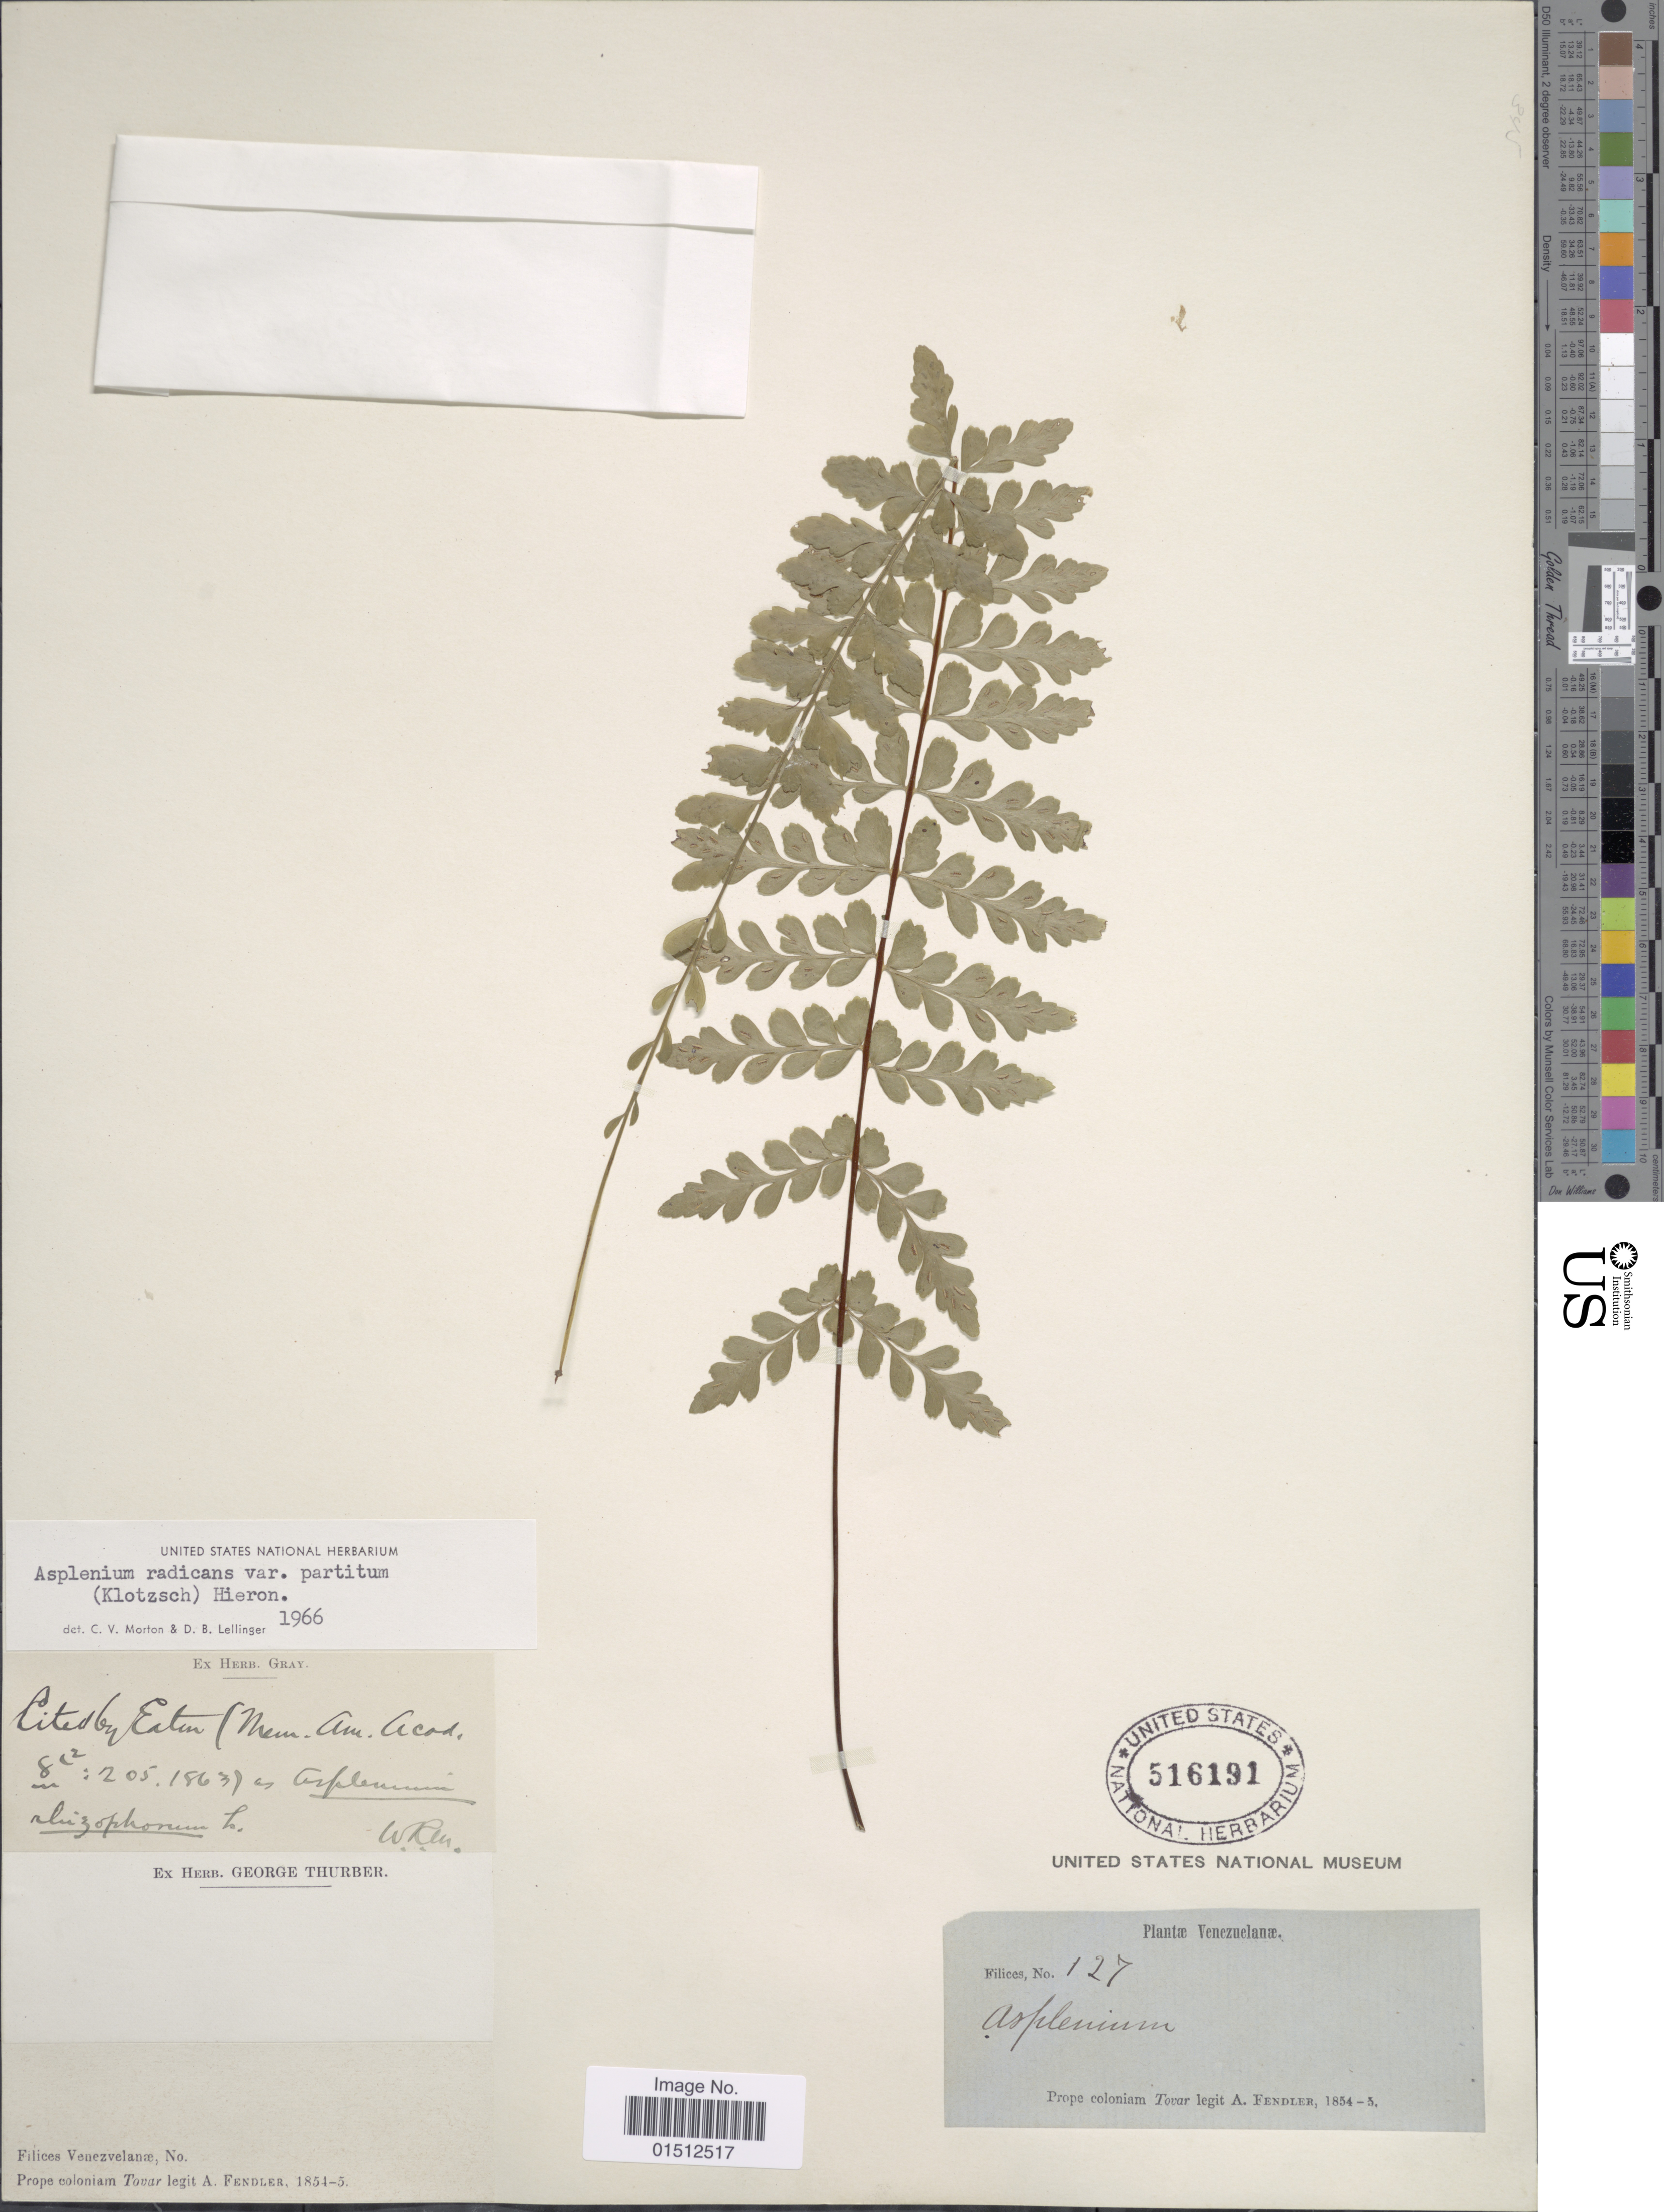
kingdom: Plantae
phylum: Tracheophyta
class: Polypodiopsida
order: Polypodiales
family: Aspleniaceae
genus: Asplenium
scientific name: Asplenium radicans var. partitum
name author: (Klotzsch) Hieron.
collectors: A. Fendler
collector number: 127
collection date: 1854/1855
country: Venezuela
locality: Venezuelanae, Prope coloniam Tovar.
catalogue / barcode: US 516191